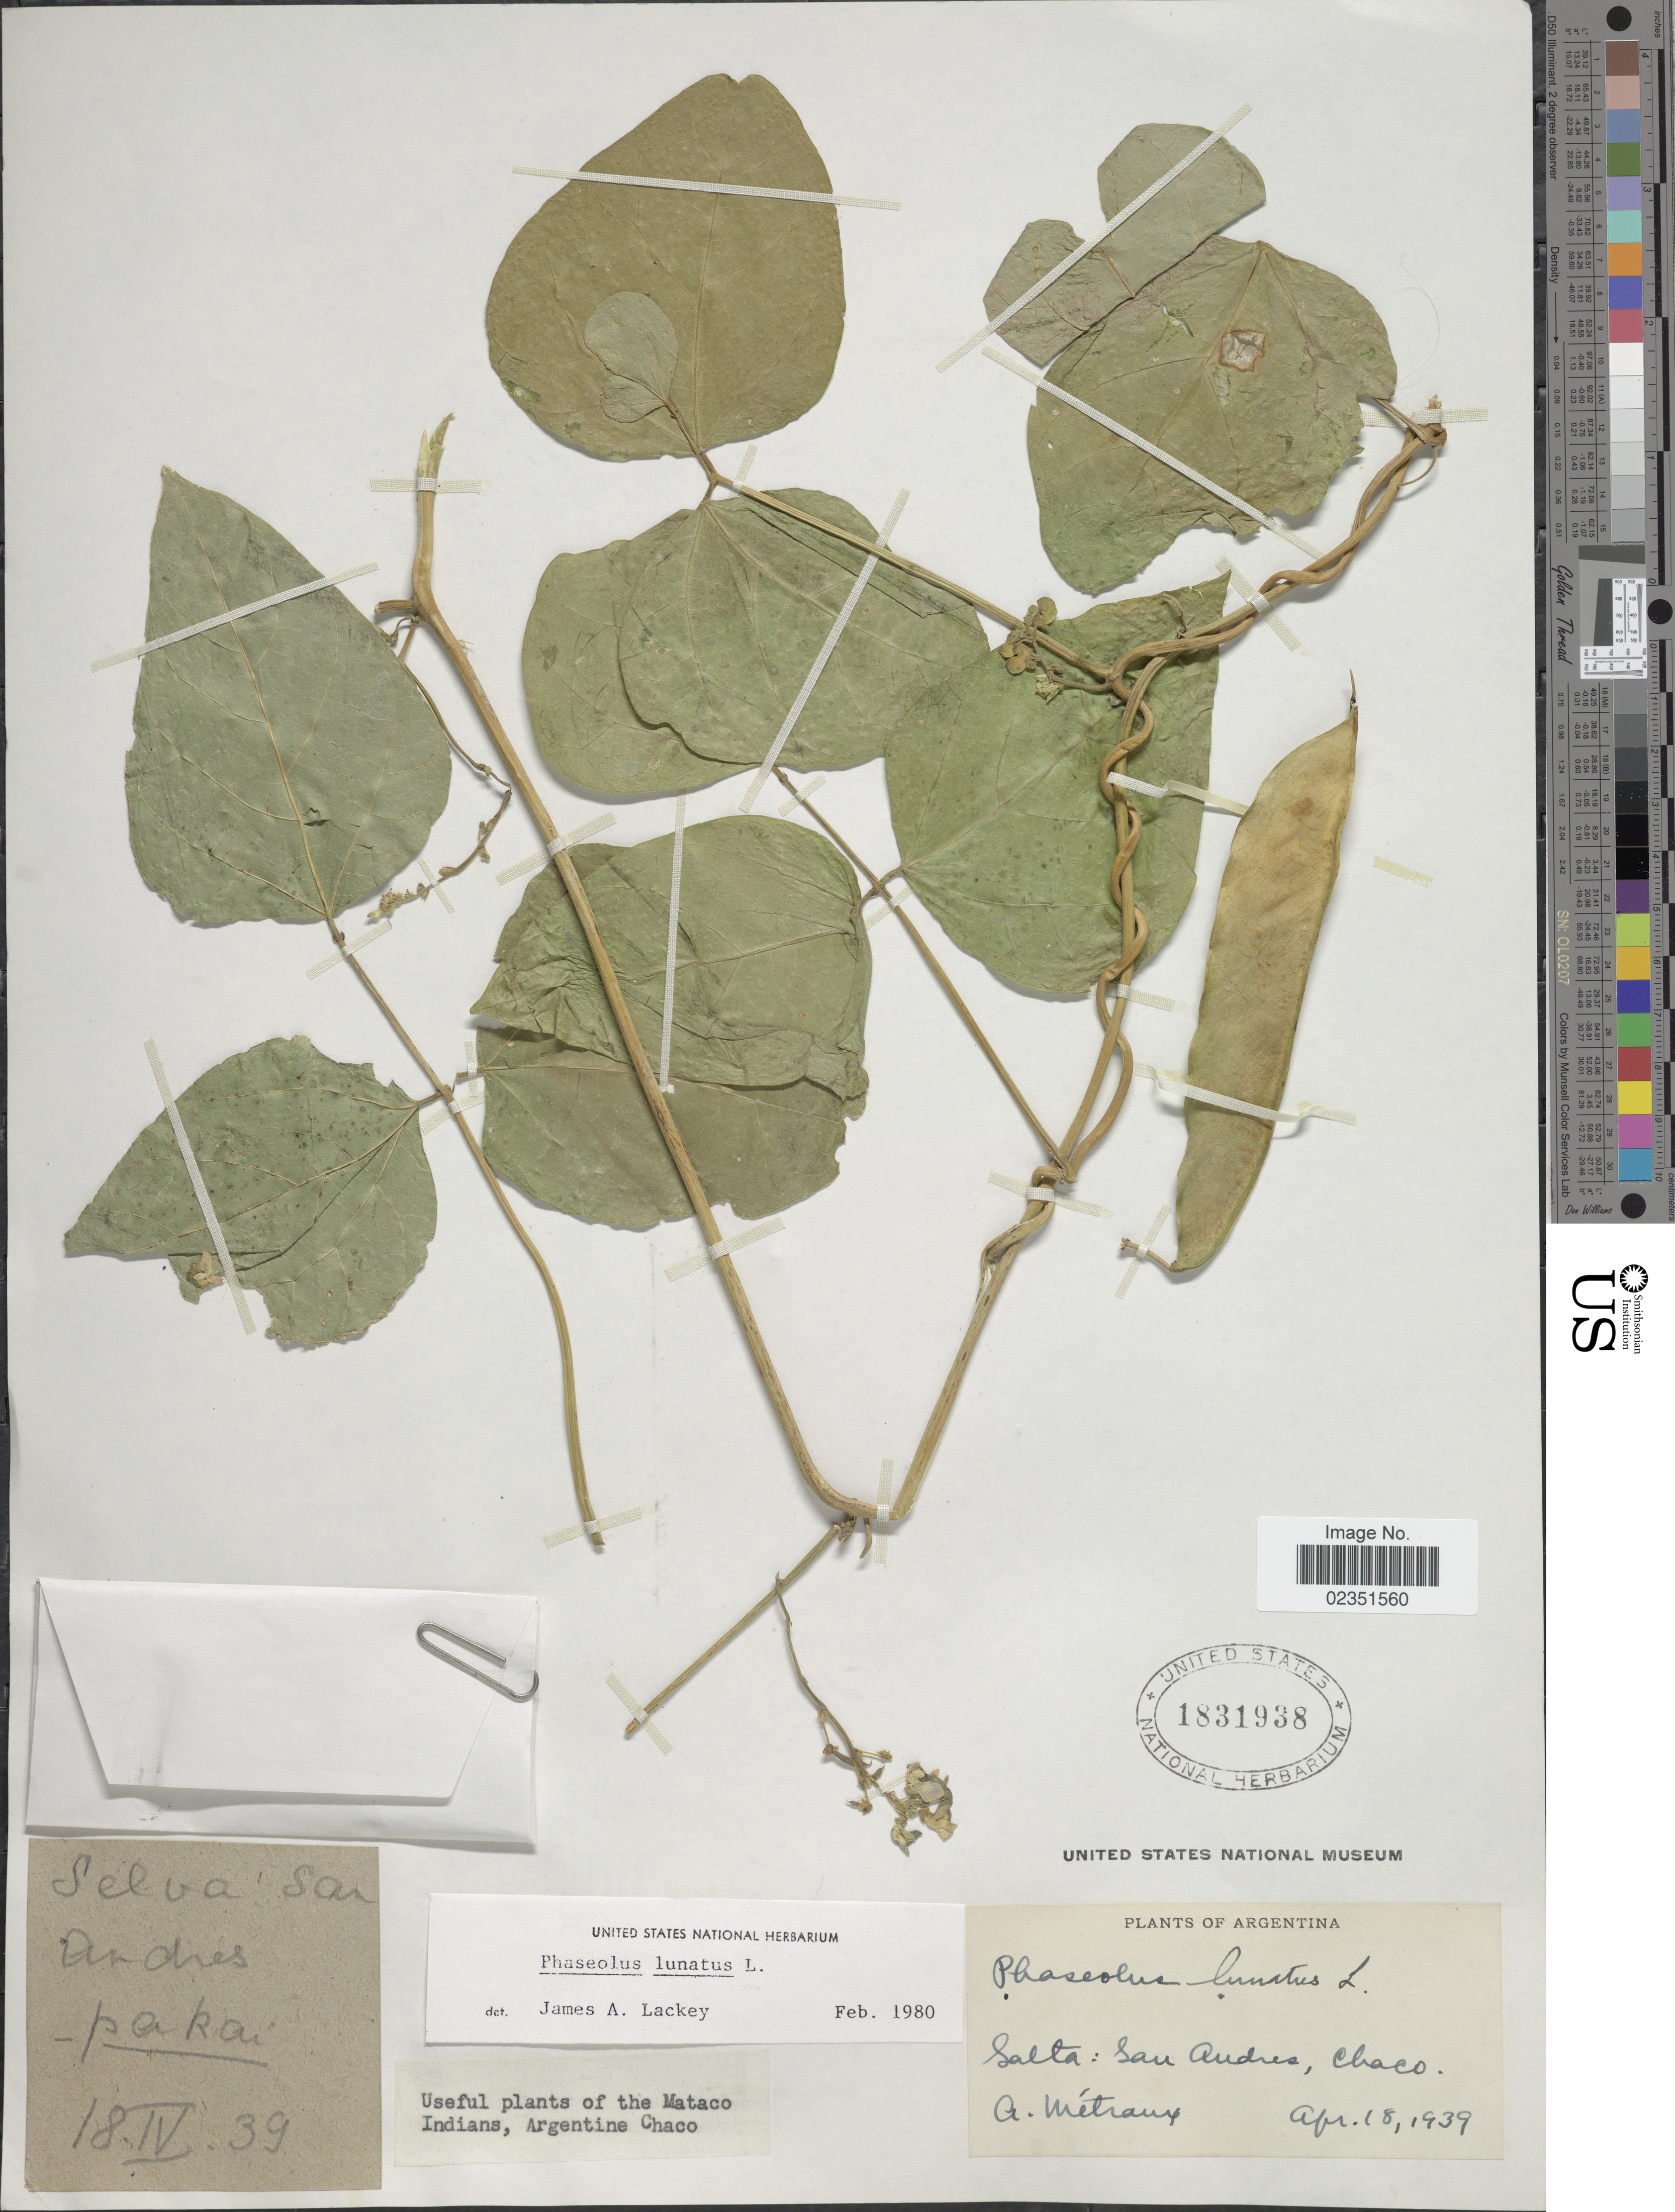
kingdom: Plantae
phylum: Tracheophyta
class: Magnoliopsida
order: Fabales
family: Fabaceae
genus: Phaseolus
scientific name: Phaseolus lunatus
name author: L.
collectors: A. Metraux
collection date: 1939-04-18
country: Argentina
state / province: Salta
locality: San Andres, Chaco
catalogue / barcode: US 1831938